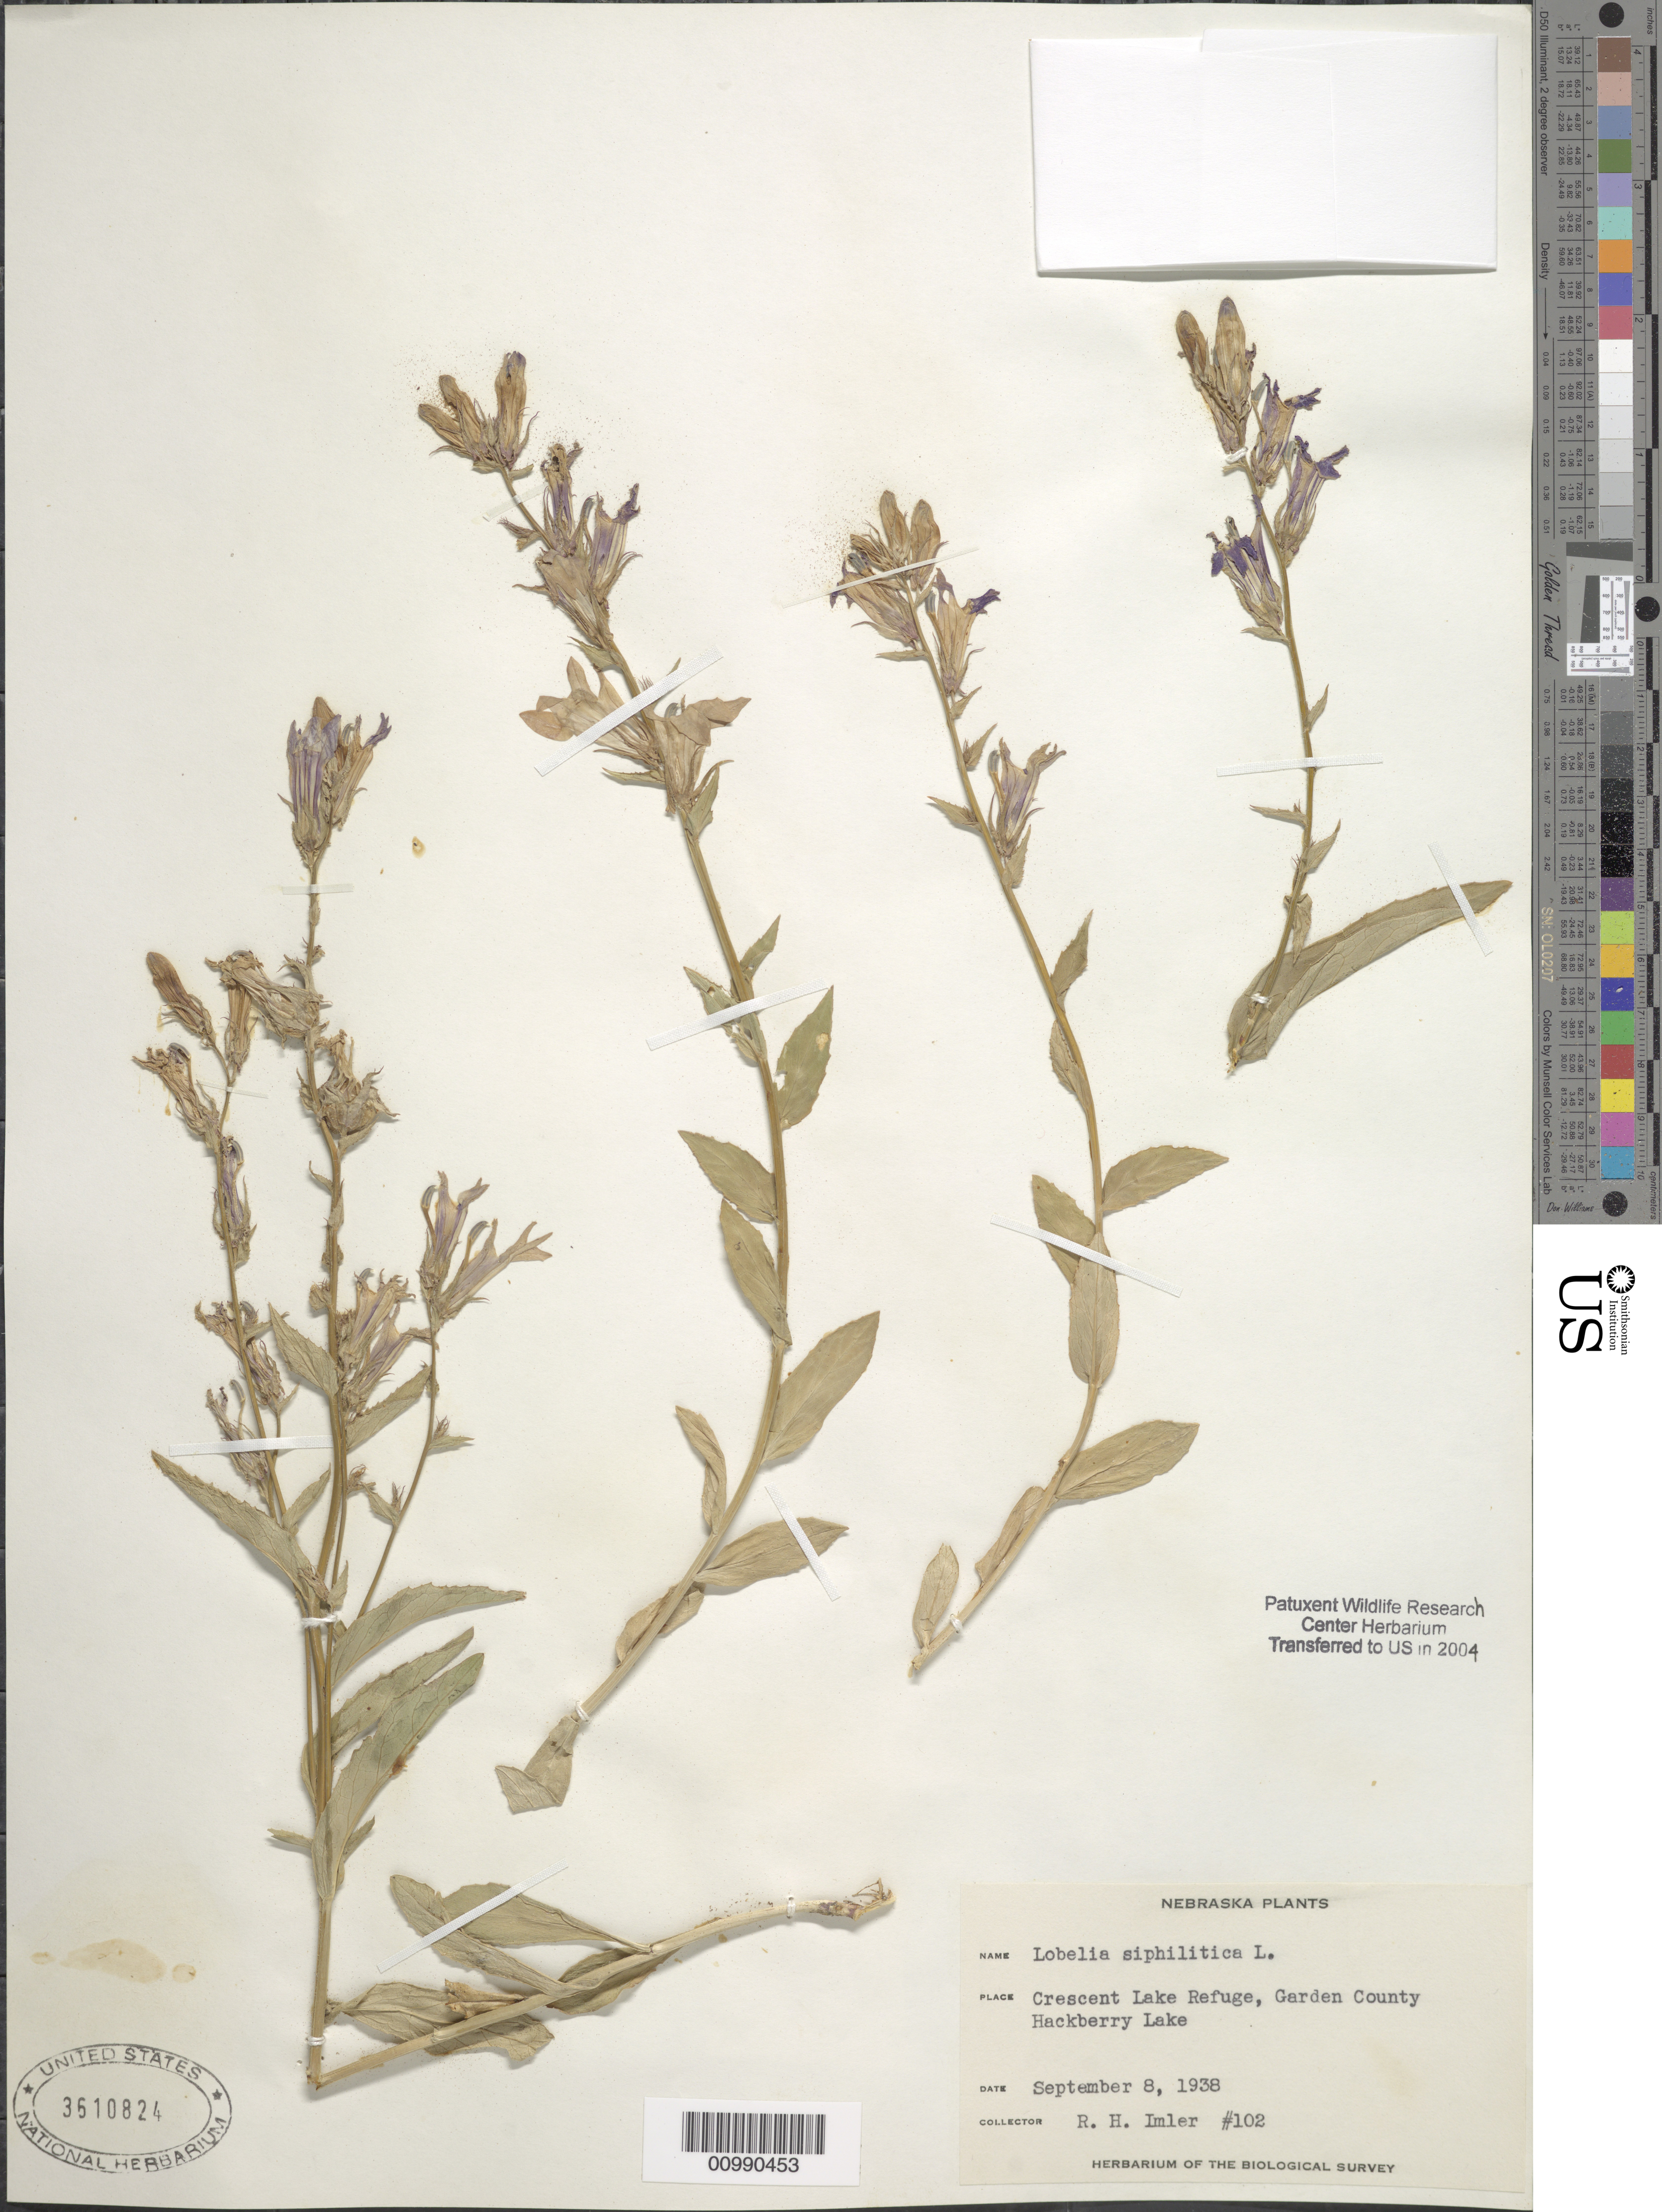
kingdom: Plantae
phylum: Tracheophyta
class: Magnoliopsida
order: Asterales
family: Campanulaceae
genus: Lobelia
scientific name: Lobelia siphilitica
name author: L.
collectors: R. Imler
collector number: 102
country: United States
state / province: Nebraska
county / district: Garden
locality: Crescent Lake Refuge, Hackberry Lake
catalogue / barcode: US 3610824